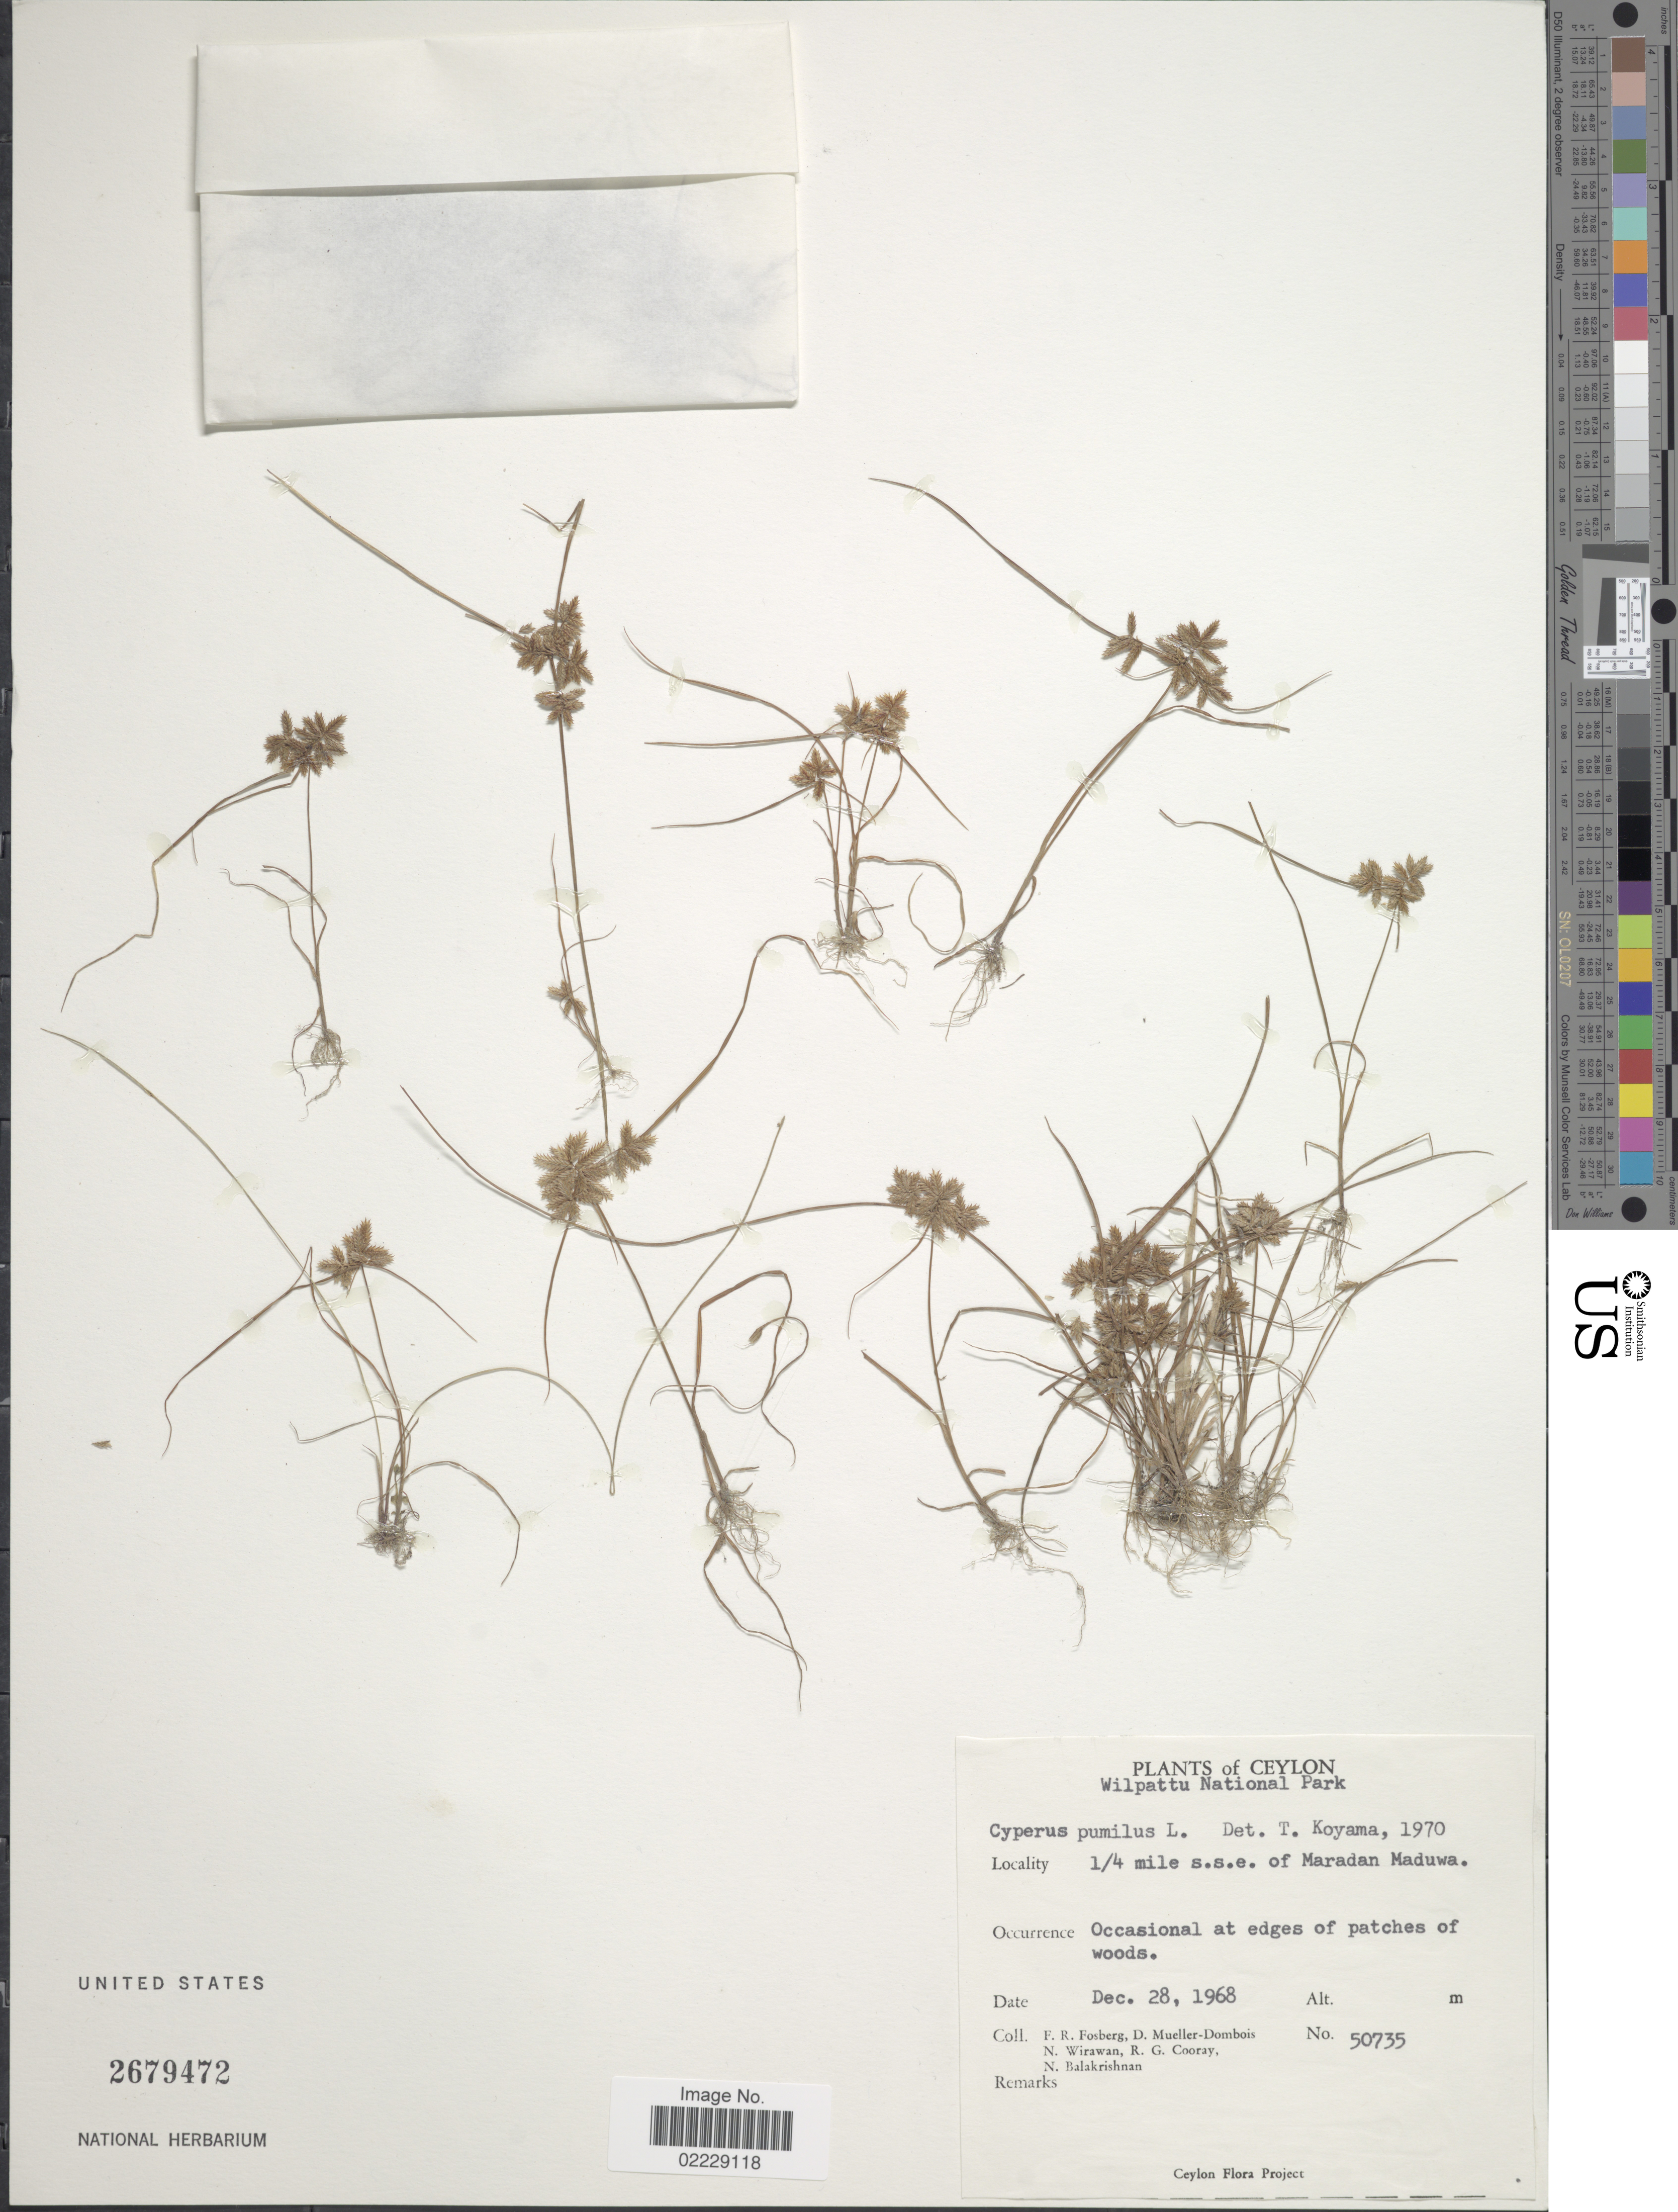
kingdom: Plantae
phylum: Tracheophyta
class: Liliopsida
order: Poales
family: Cyperaceae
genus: Cyperus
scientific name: Cyperus pumilus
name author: L.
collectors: F. R. Fosberg, D. Mueller-Dombois, N. Wirawan, R. Cooray & N. Balakrishnan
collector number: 50735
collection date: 1968-12-28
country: Sri Lanka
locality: Ceylon, Wilpattu National Park, 1/4 mile s.s.e. of Maradan Maduwa, occasional at edges of patches of woods.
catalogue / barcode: US 2679472